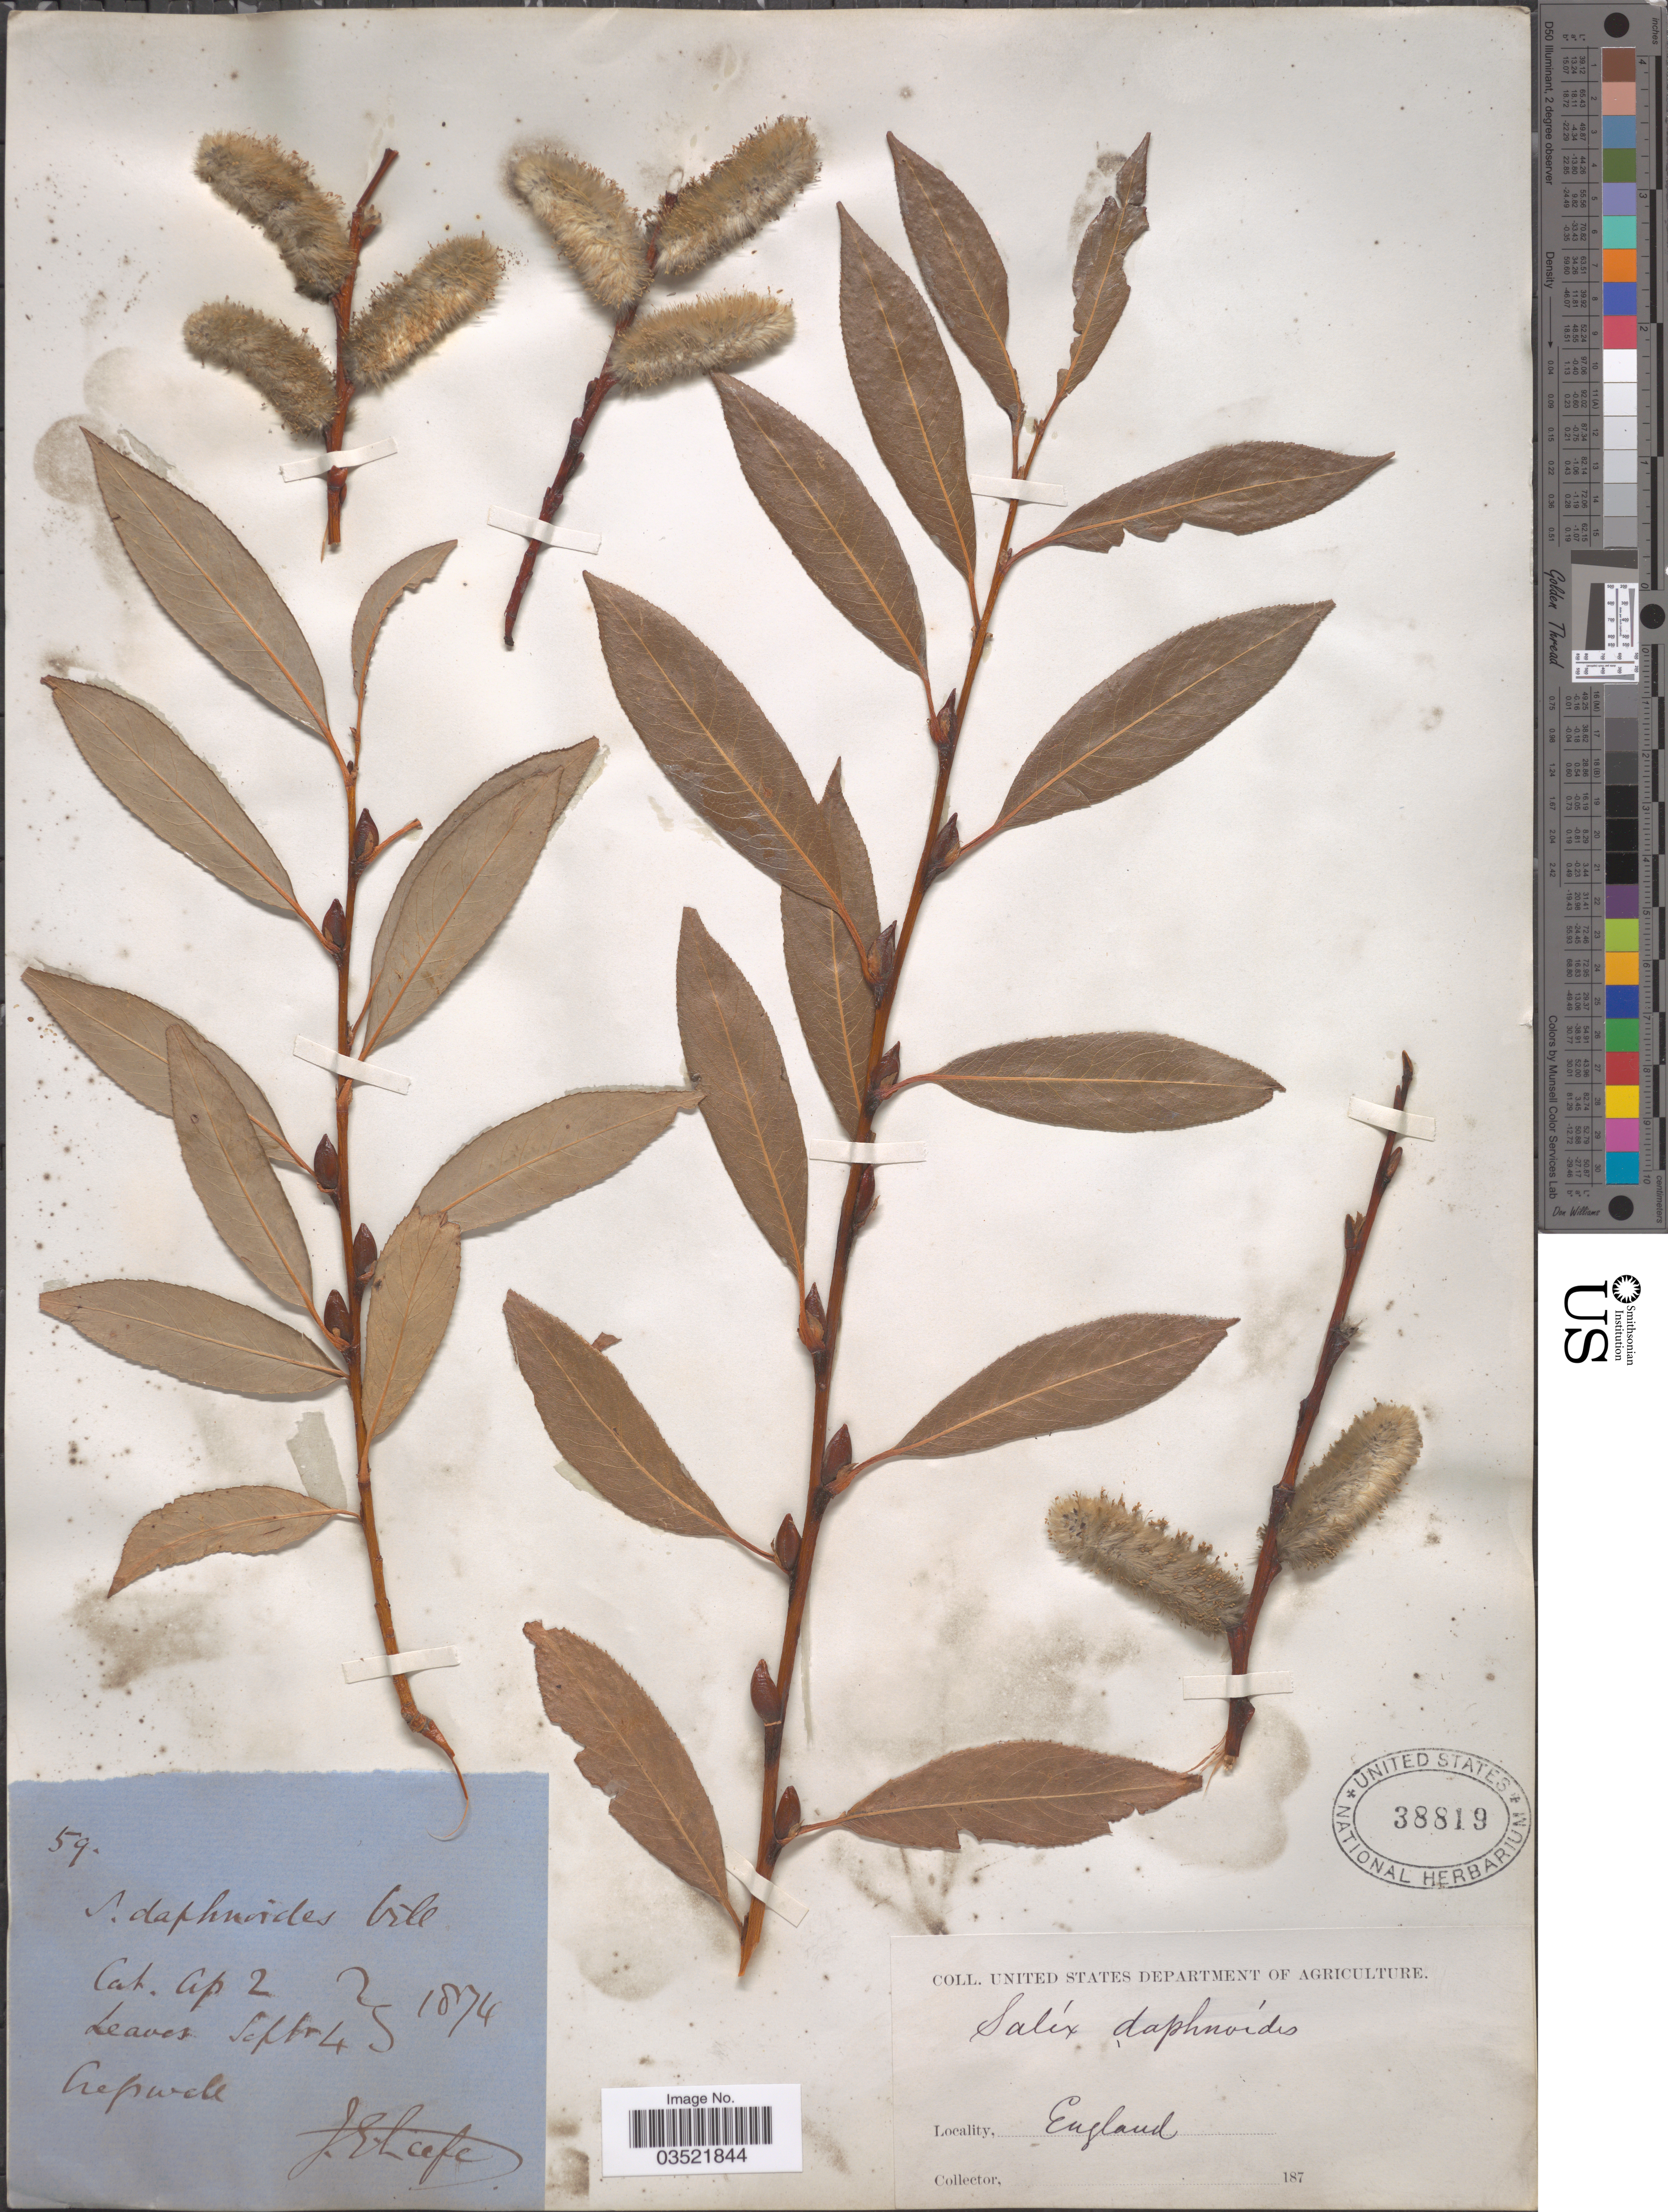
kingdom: Plantae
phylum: Tracheophyta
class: Magnoliopsida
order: Malpighiales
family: Salicaceae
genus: Salix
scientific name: Salix daphnoides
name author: Vill.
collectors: J. Leefe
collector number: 59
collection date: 1874-04-02/1874-09-04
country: United Kingdom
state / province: England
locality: Cresswell.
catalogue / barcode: US 38819